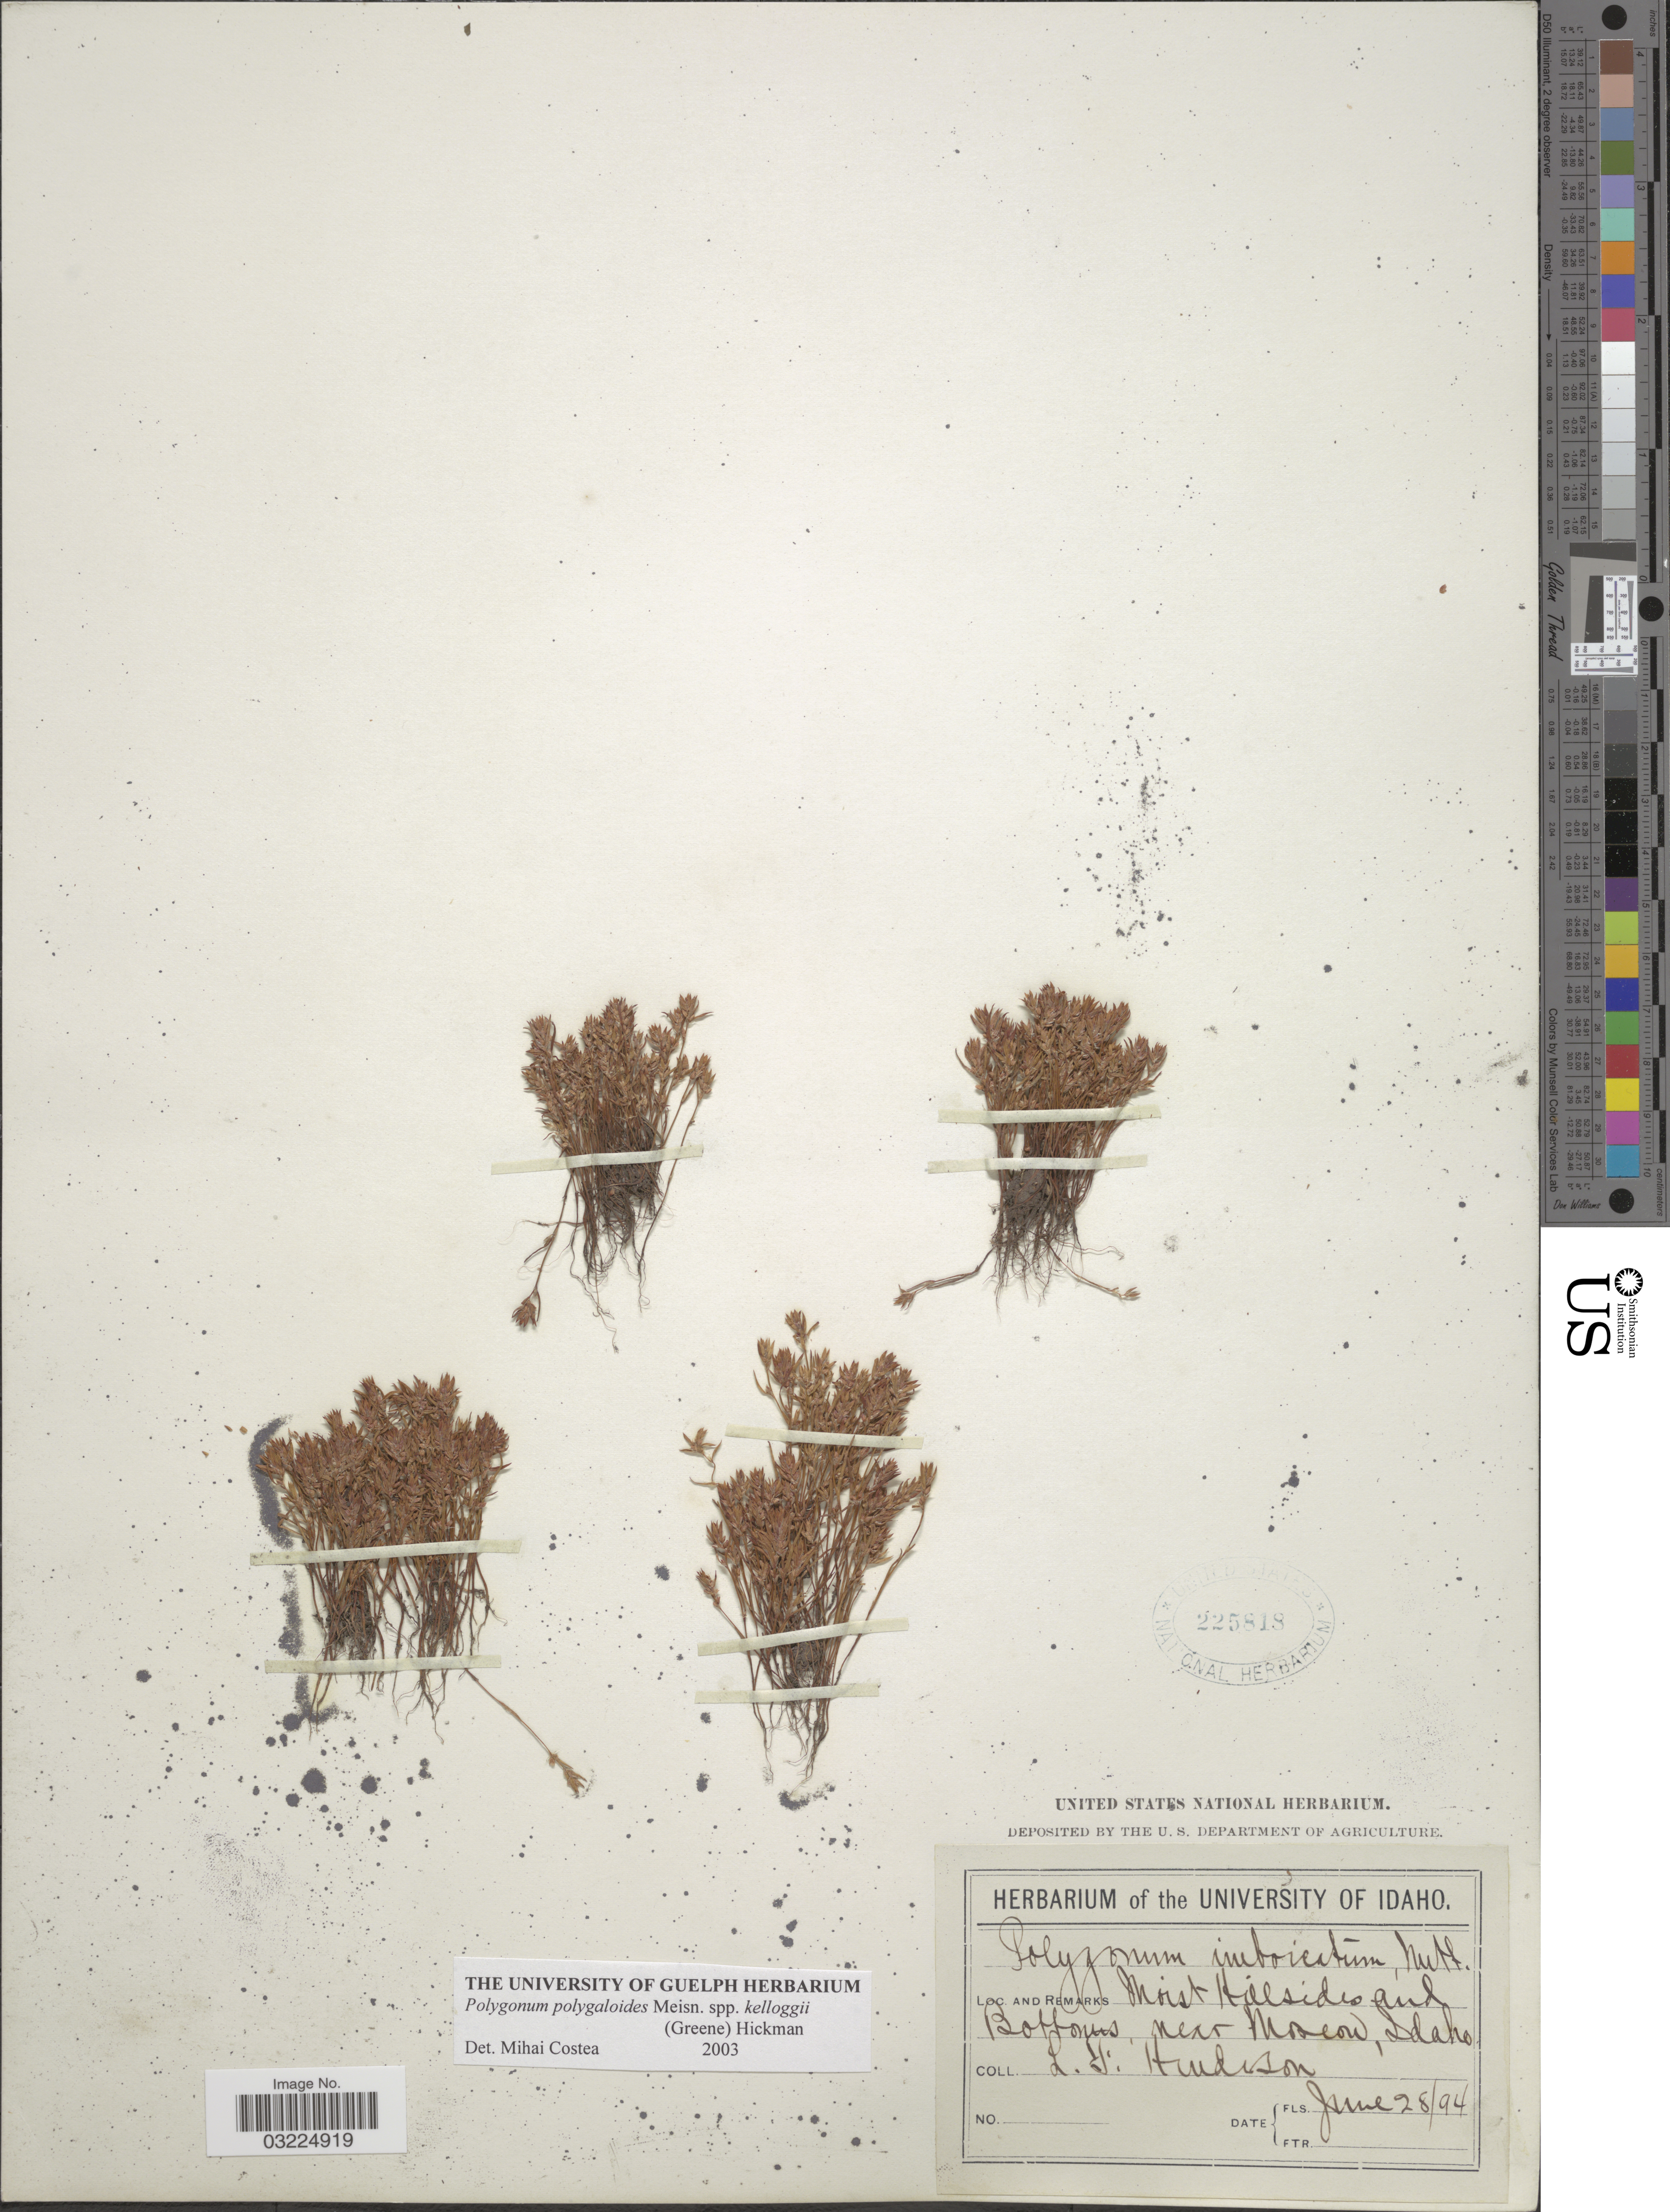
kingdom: Plantae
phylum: Tracheophyta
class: Magnoliopsida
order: Caryophyllales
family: Polygonaceae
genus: Polygonum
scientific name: Polygonum polygaloides subsp. kelloggii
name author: (Greene) Hickman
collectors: L. Henderson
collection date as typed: Transcribed d/m/y: 28/6/94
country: United States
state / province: Idaho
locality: Moist Hillsides and Bottoms, near Moscow.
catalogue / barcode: US 225818